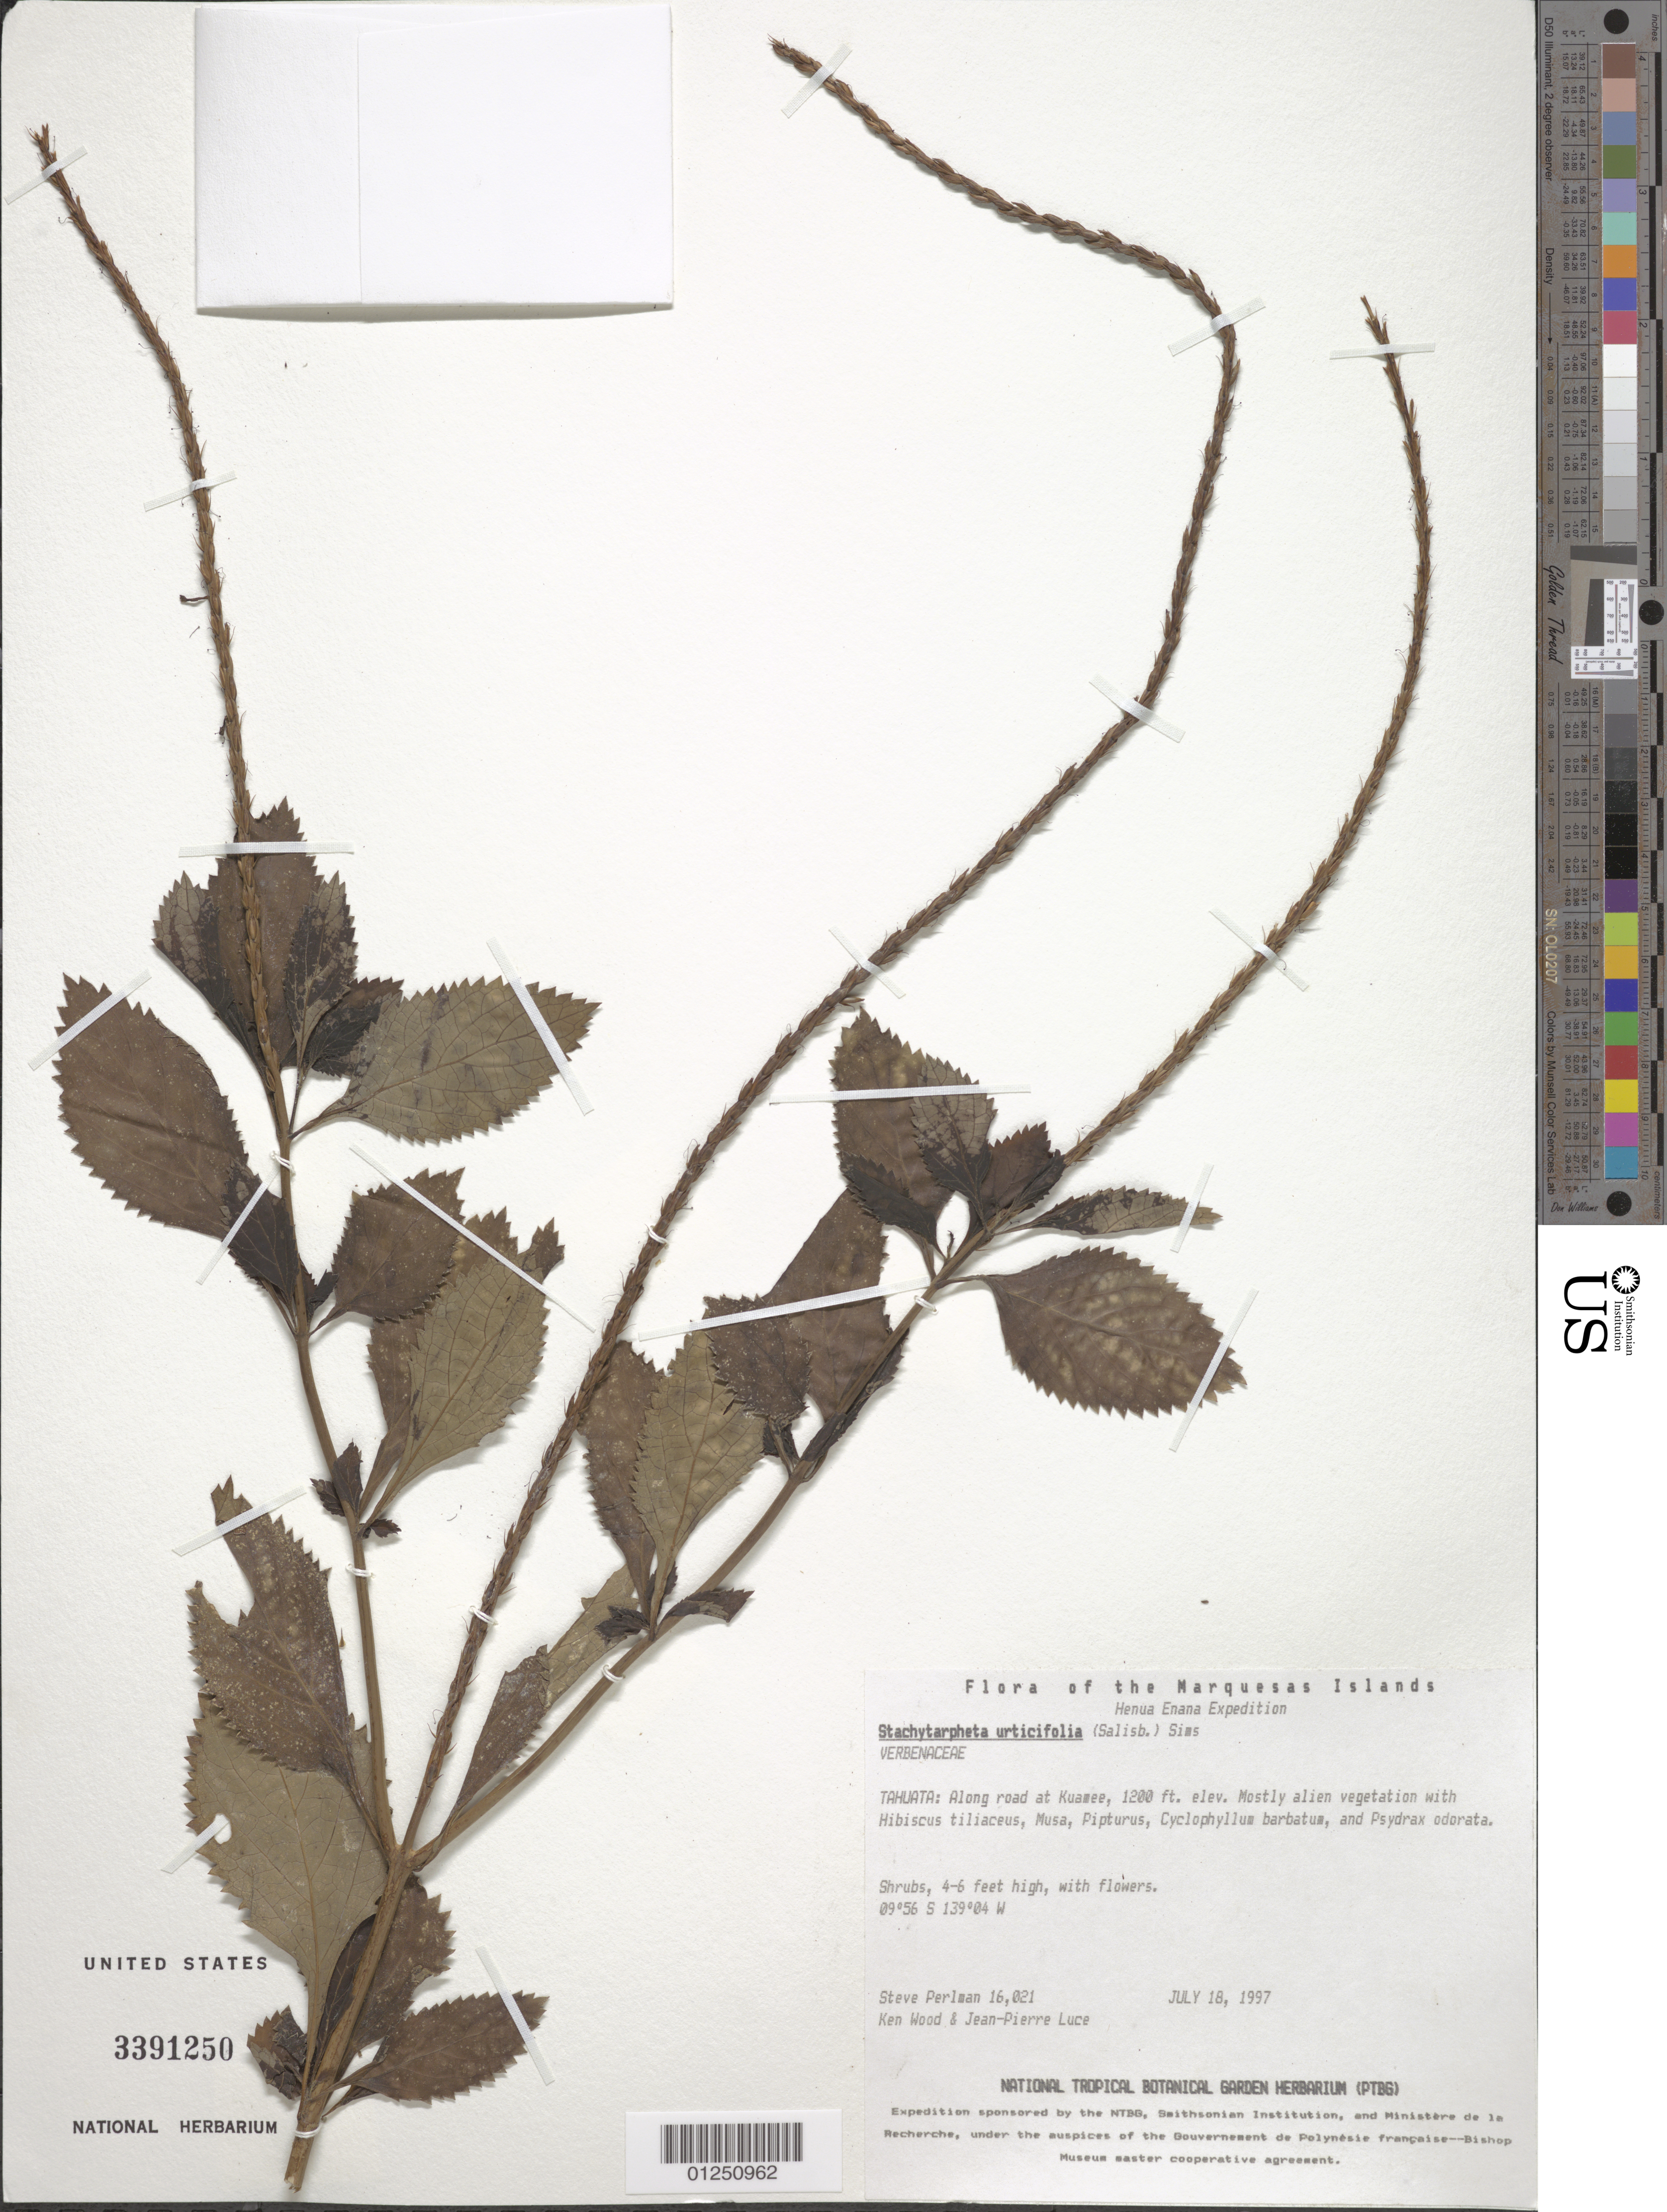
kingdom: Plantae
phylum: Tracheophyta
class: Magnoliopsida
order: Lamiales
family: Verbenaceae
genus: Stachytarpheta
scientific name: Stachytarpheta cayennensis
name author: (Rich.) Vahl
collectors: S. P. Perlman, K. R. Wood & J. Luce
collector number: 16021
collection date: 1997-07-18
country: French Polynesia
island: Tahuata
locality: Along road at Kuamee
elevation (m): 366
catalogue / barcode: US 3391250